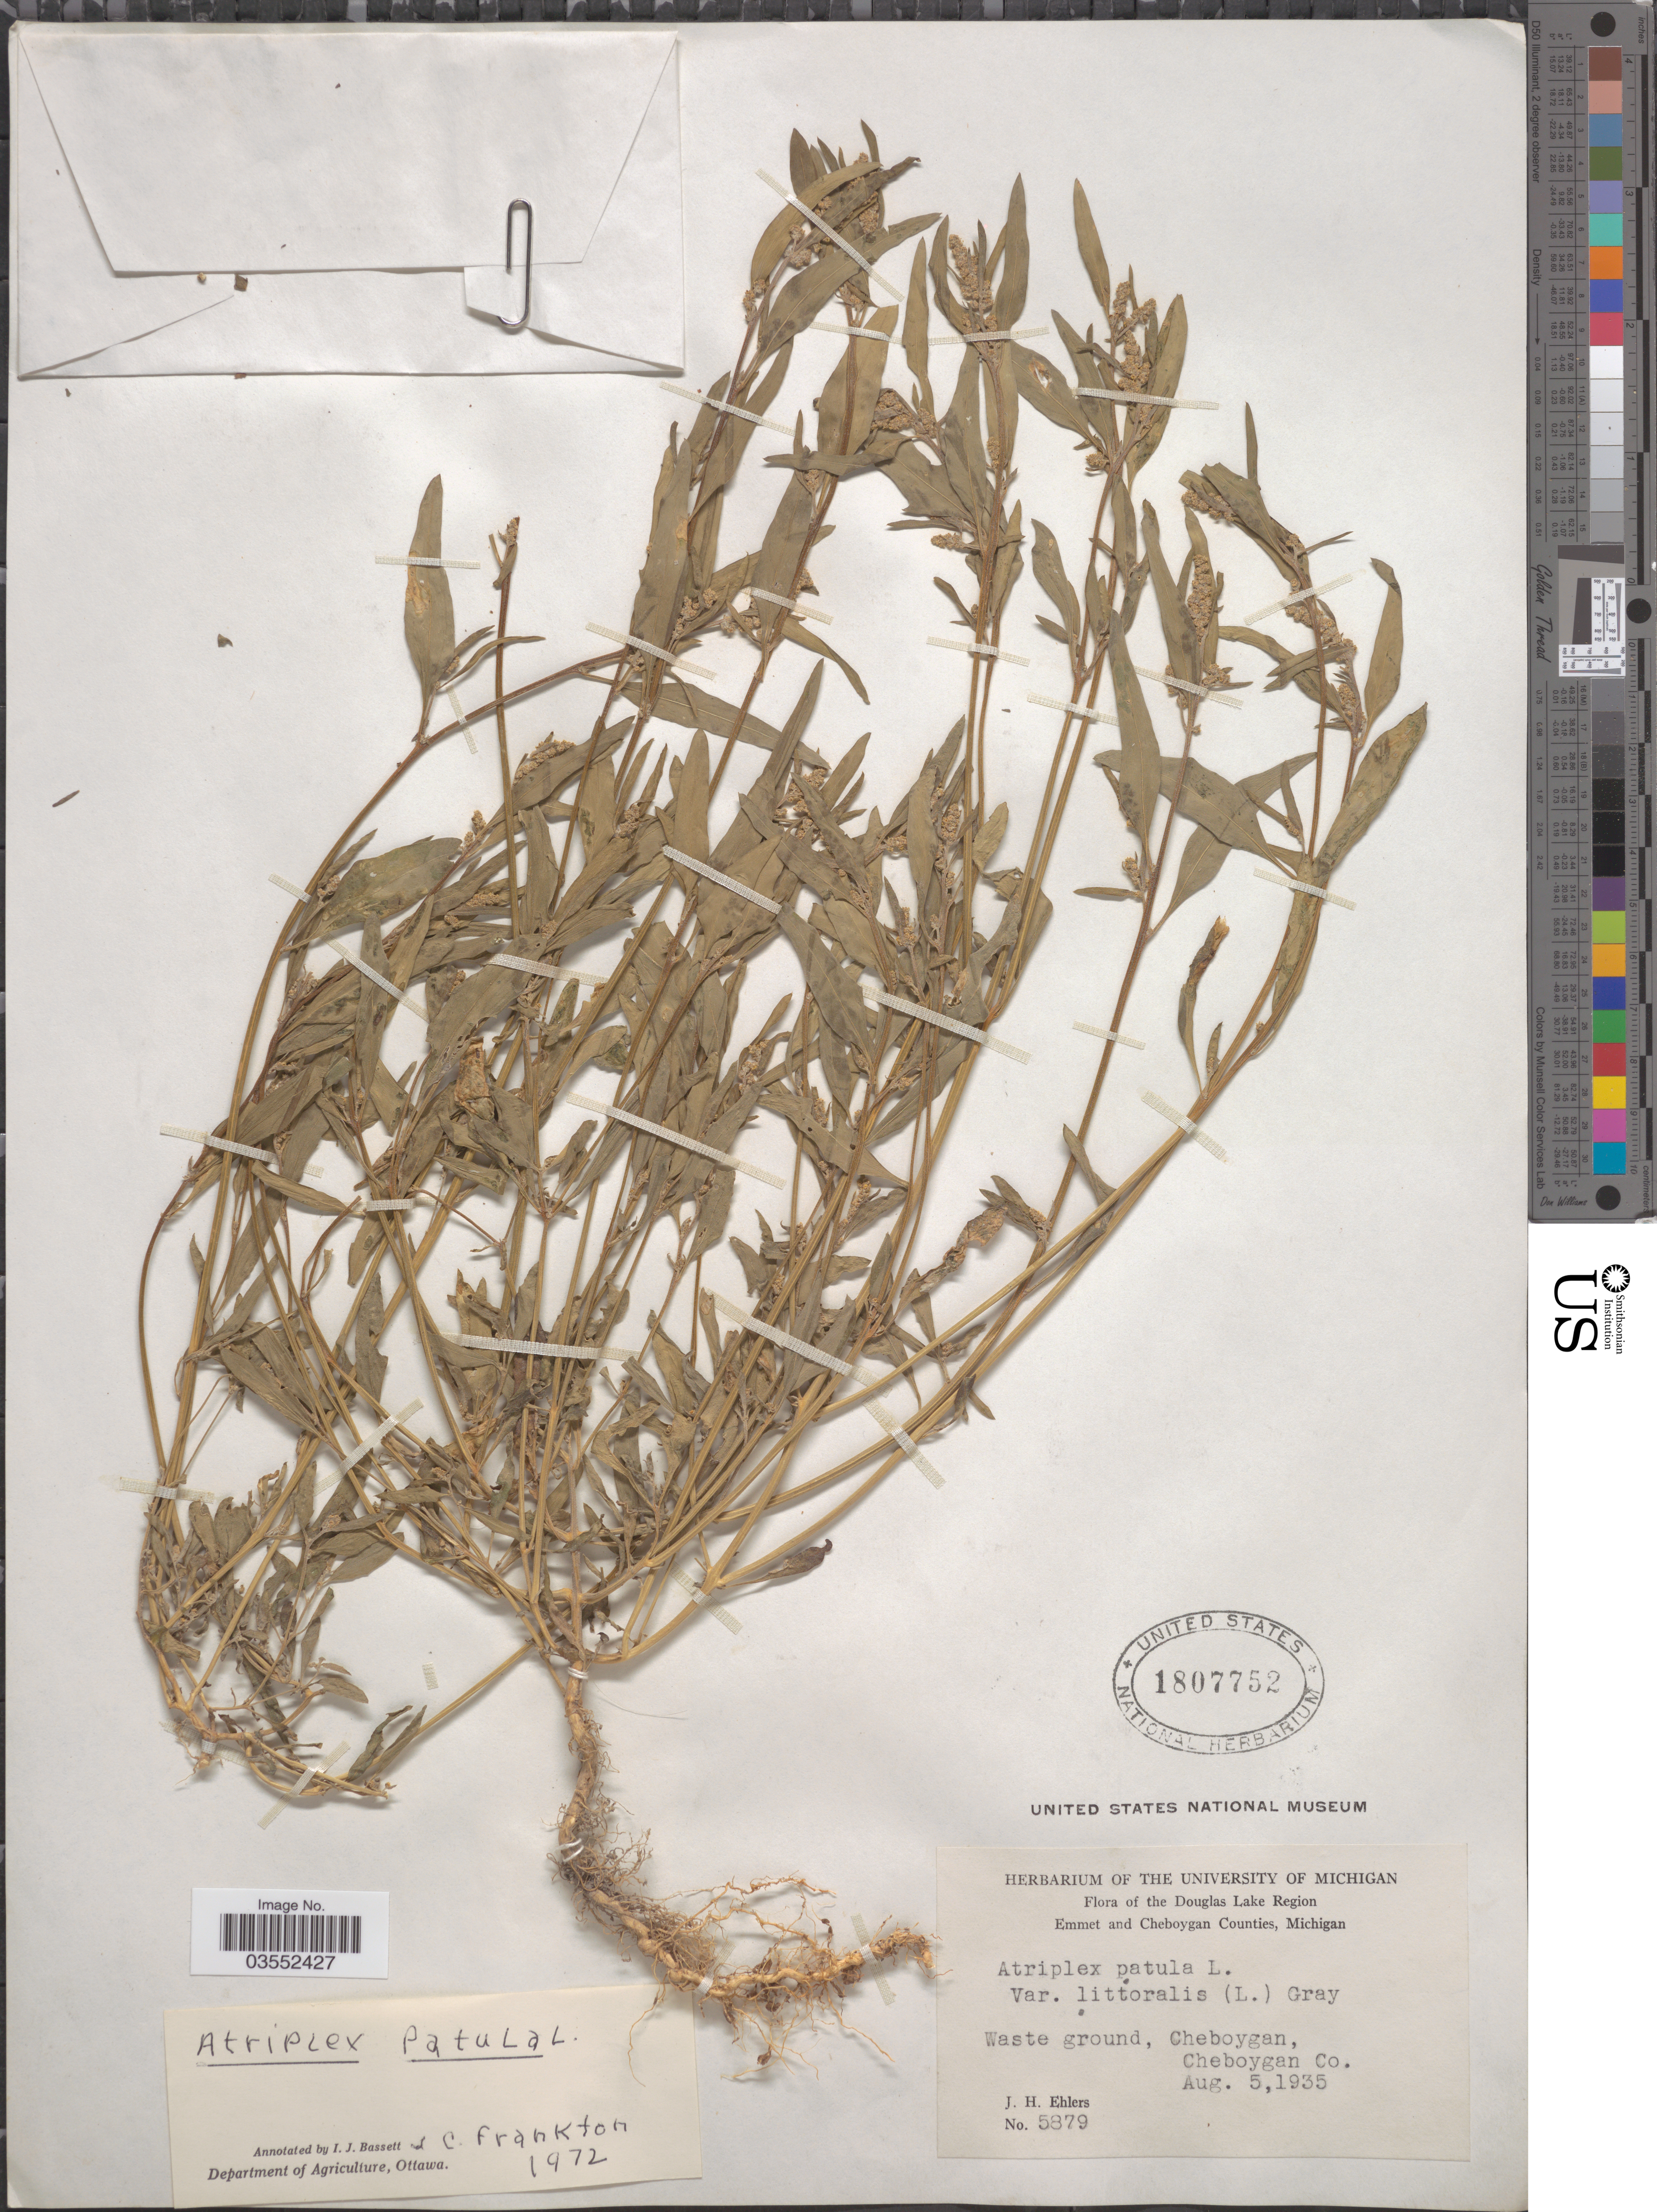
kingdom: Plantae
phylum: Tracheophyta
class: Magnoliopsida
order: Caryophyllales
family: Amaranthaceae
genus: Atriplex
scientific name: Atriplex patula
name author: L.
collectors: J. H. Ehlers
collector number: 5879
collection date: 1935-08-05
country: United States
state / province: Michigan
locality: The Douglas Lake Region, Waste ground, Cheboygan, Cheboygan Co.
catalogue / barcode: US 1807752